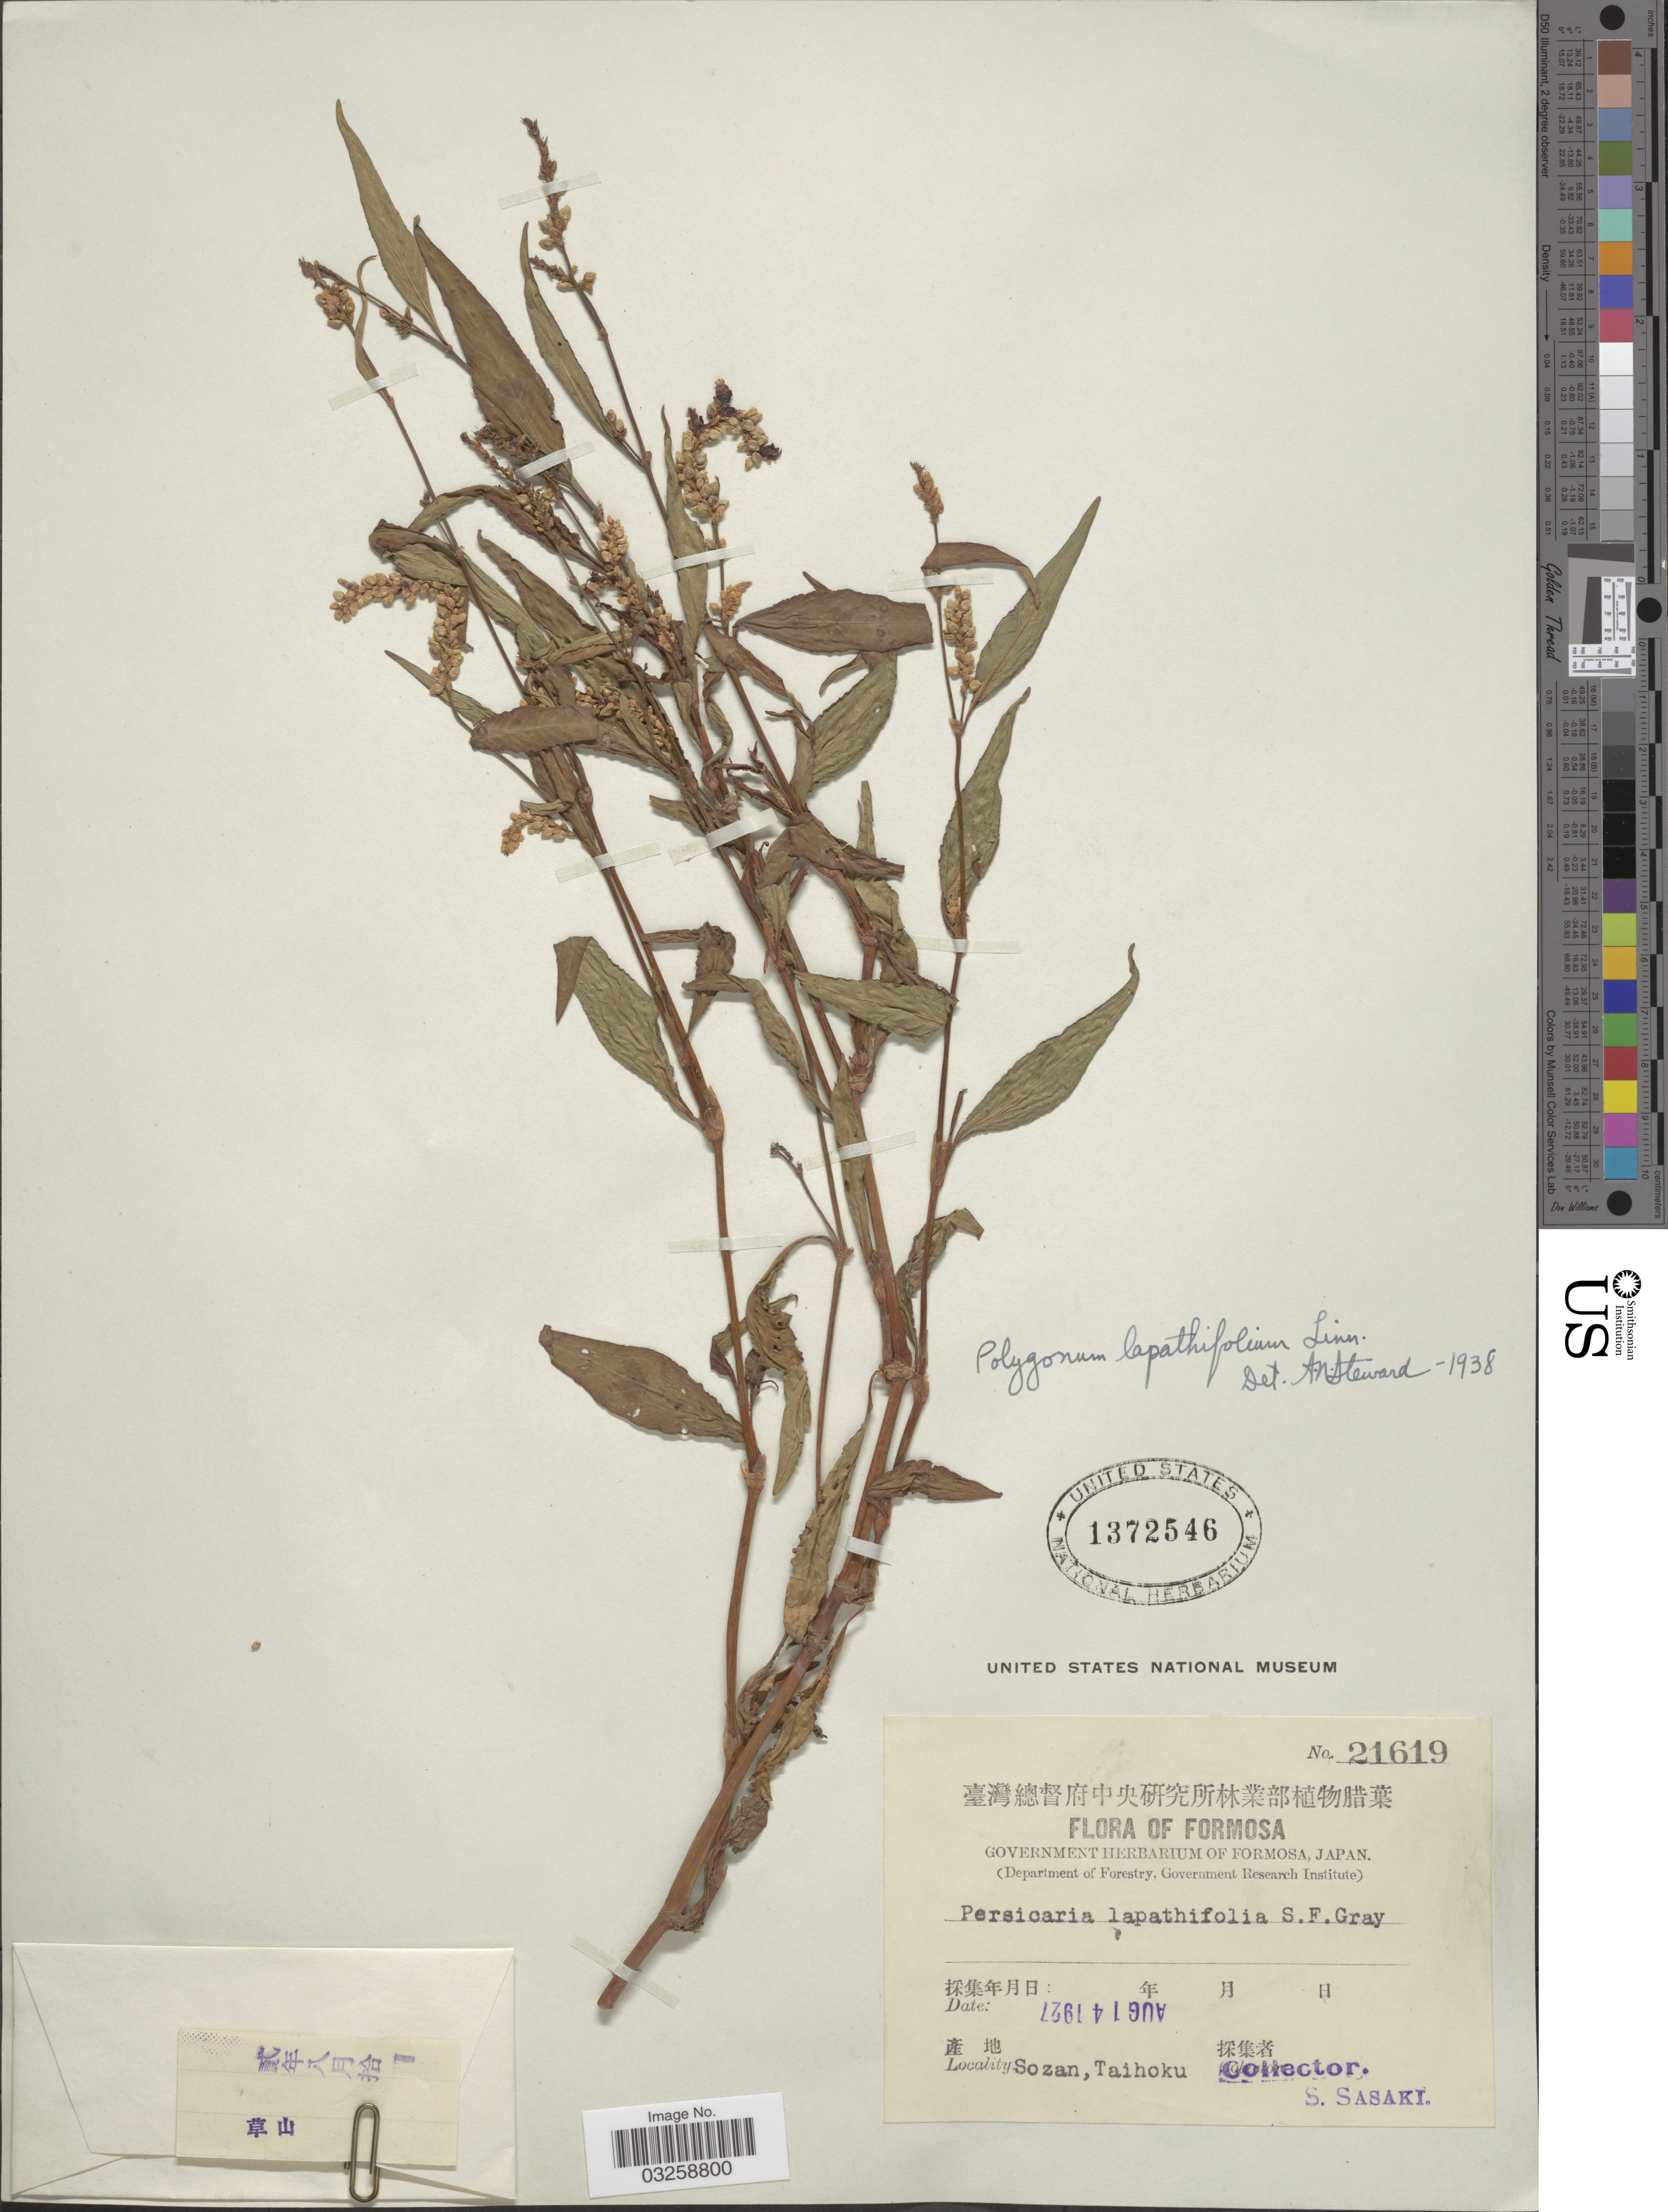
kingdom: Plantae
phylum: Tracheophyta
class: Magnoliopsida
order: Caryophyllales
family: Polygonaceae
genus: Polygonum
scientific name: Polygonum lapathifolium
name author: L.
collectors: S. Sasaki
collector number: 21619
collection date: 1927-08-14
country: Taiwan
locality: Formosa. Sozan, Taihoku.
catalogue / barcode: US 1372546